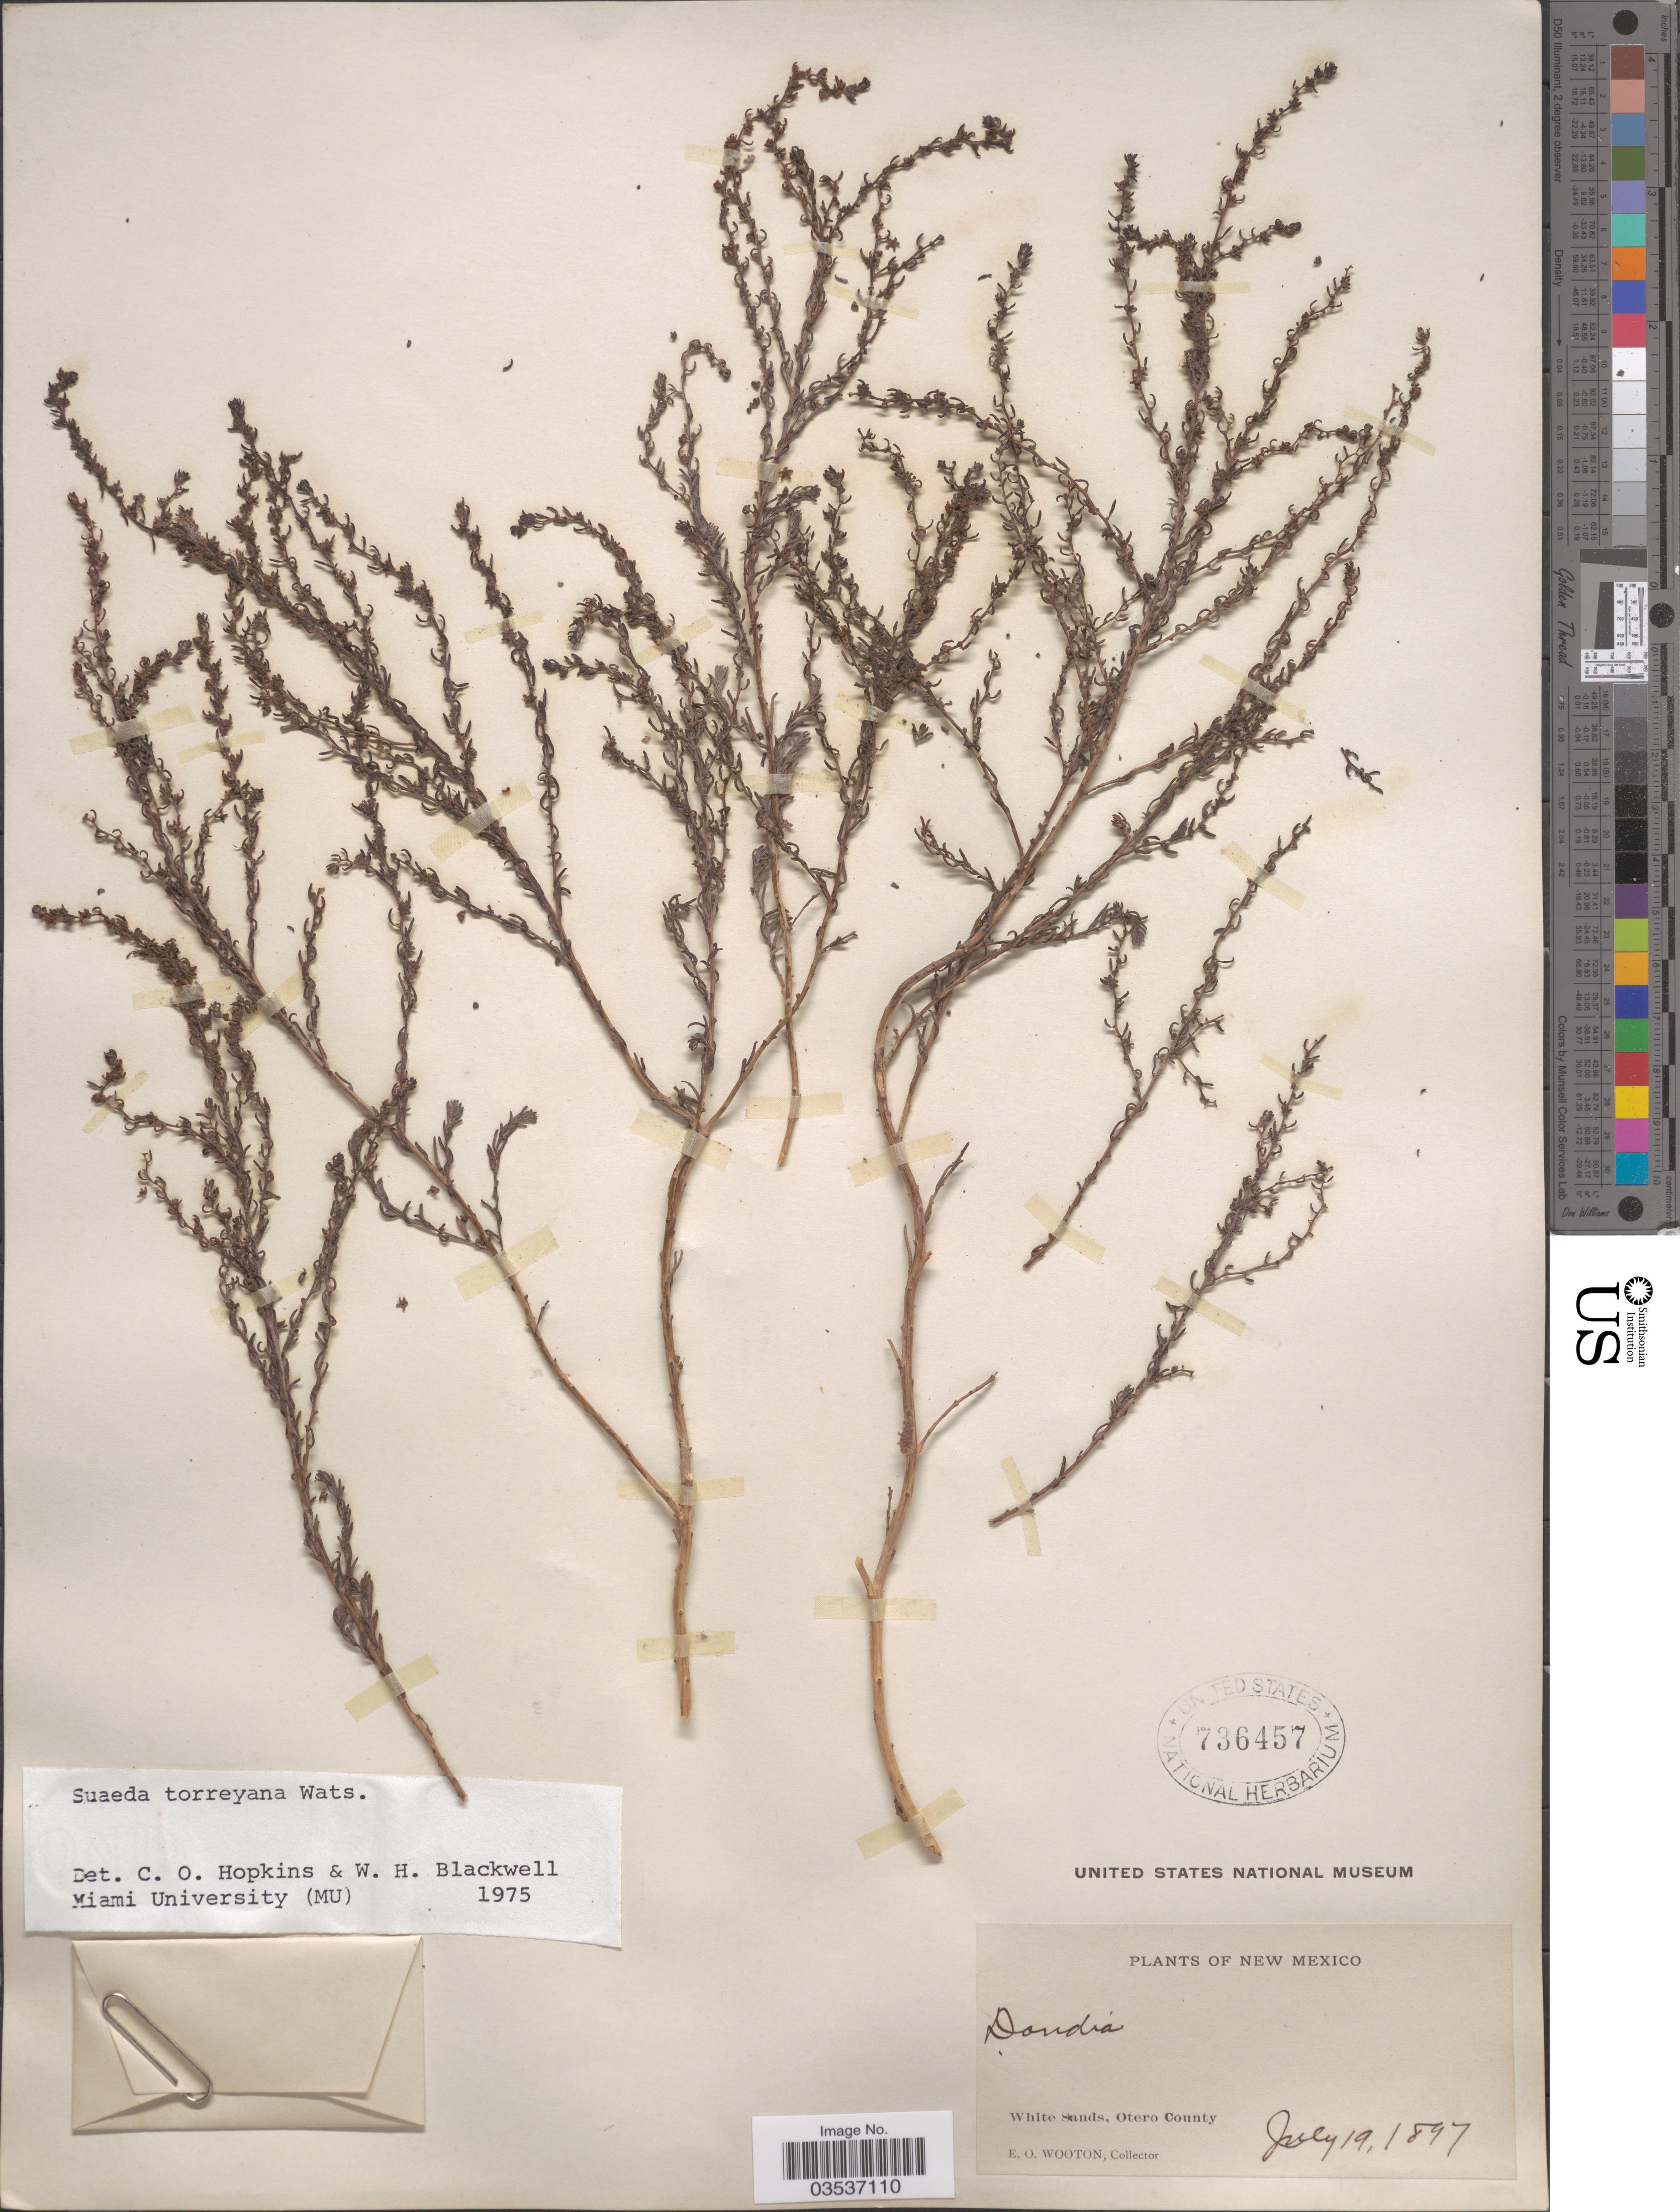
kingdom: Plantae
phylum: Tracheophyta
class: Magnoliopsida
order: Caryophyllales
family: Amaranthaceae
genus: Suaeda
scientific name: Suaeda torreyana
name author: S. Watson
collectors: E. O. Wooton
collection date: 1897-07-19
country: United States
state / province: New Mexico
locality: White Sands, Otero County.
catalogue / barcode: US 736457